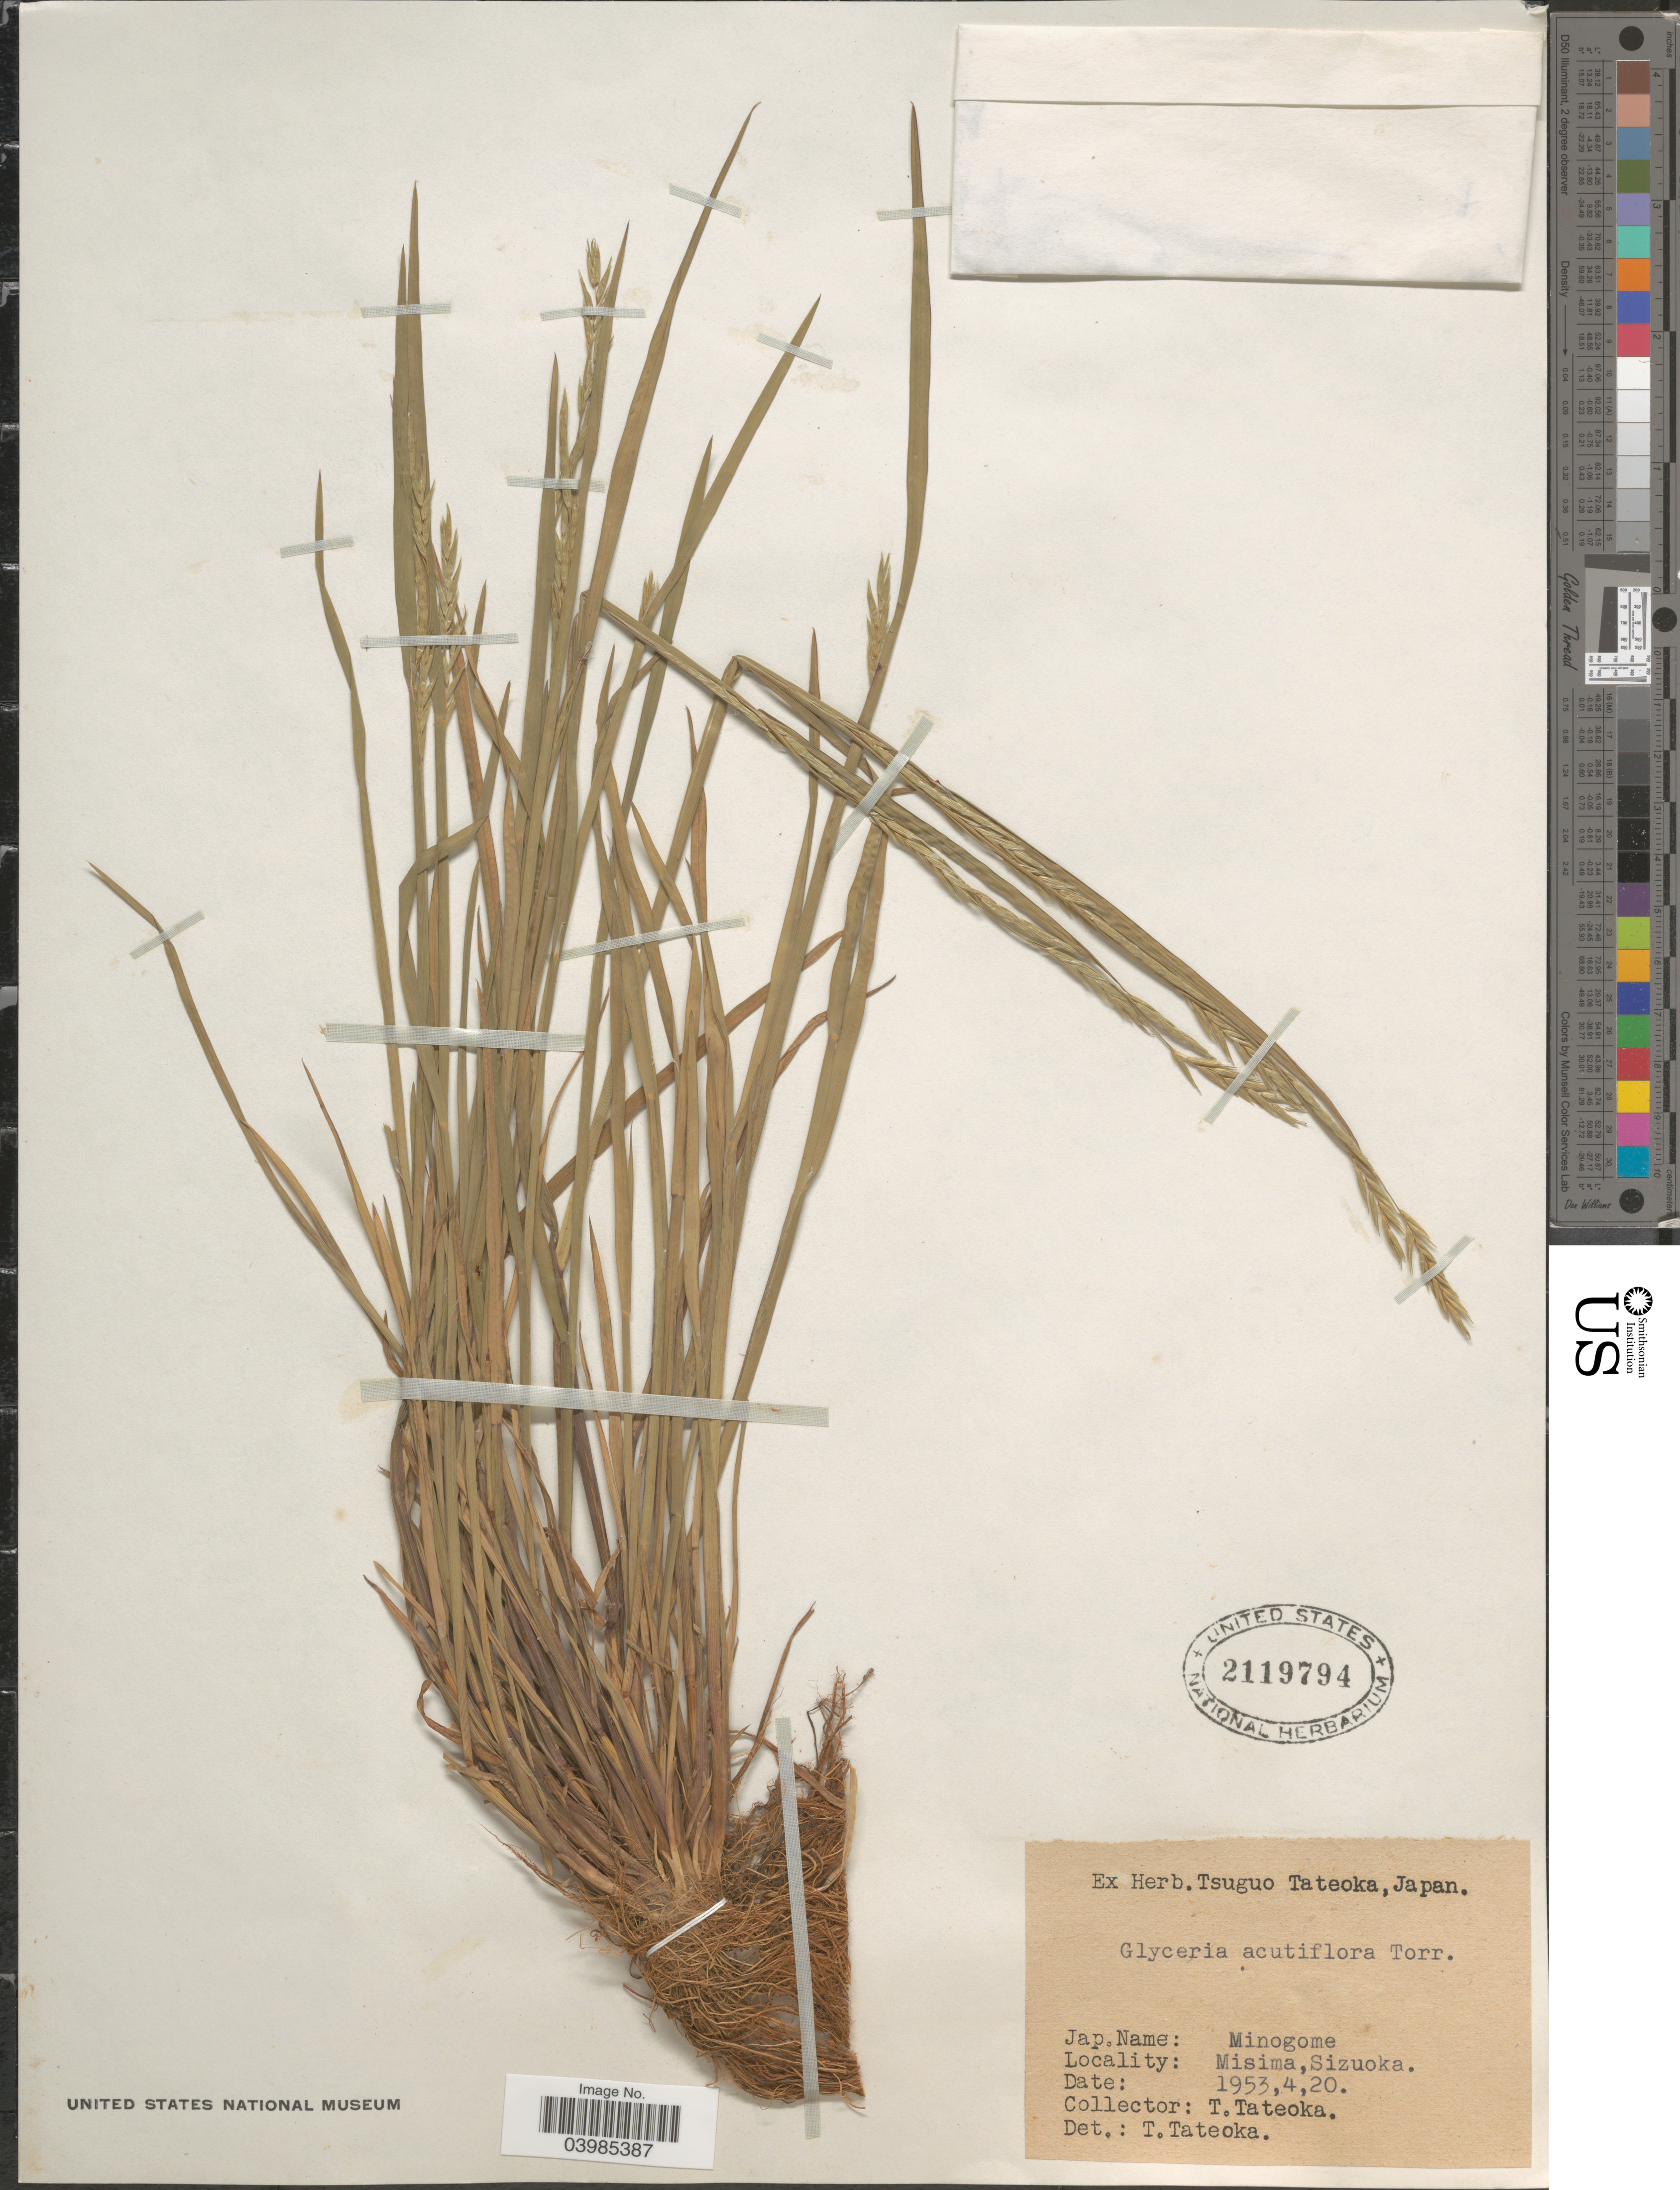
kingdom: Plantae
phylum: Tracheophyta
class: Liliopsida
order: Poales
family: Poaceae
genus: Glyceria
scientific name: Glyceria acutiflora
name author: Torr.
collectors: T. Tateoka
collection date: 1953-04-20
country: Japan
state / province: Sizuoka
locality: Misima.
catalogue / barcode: US 2119794